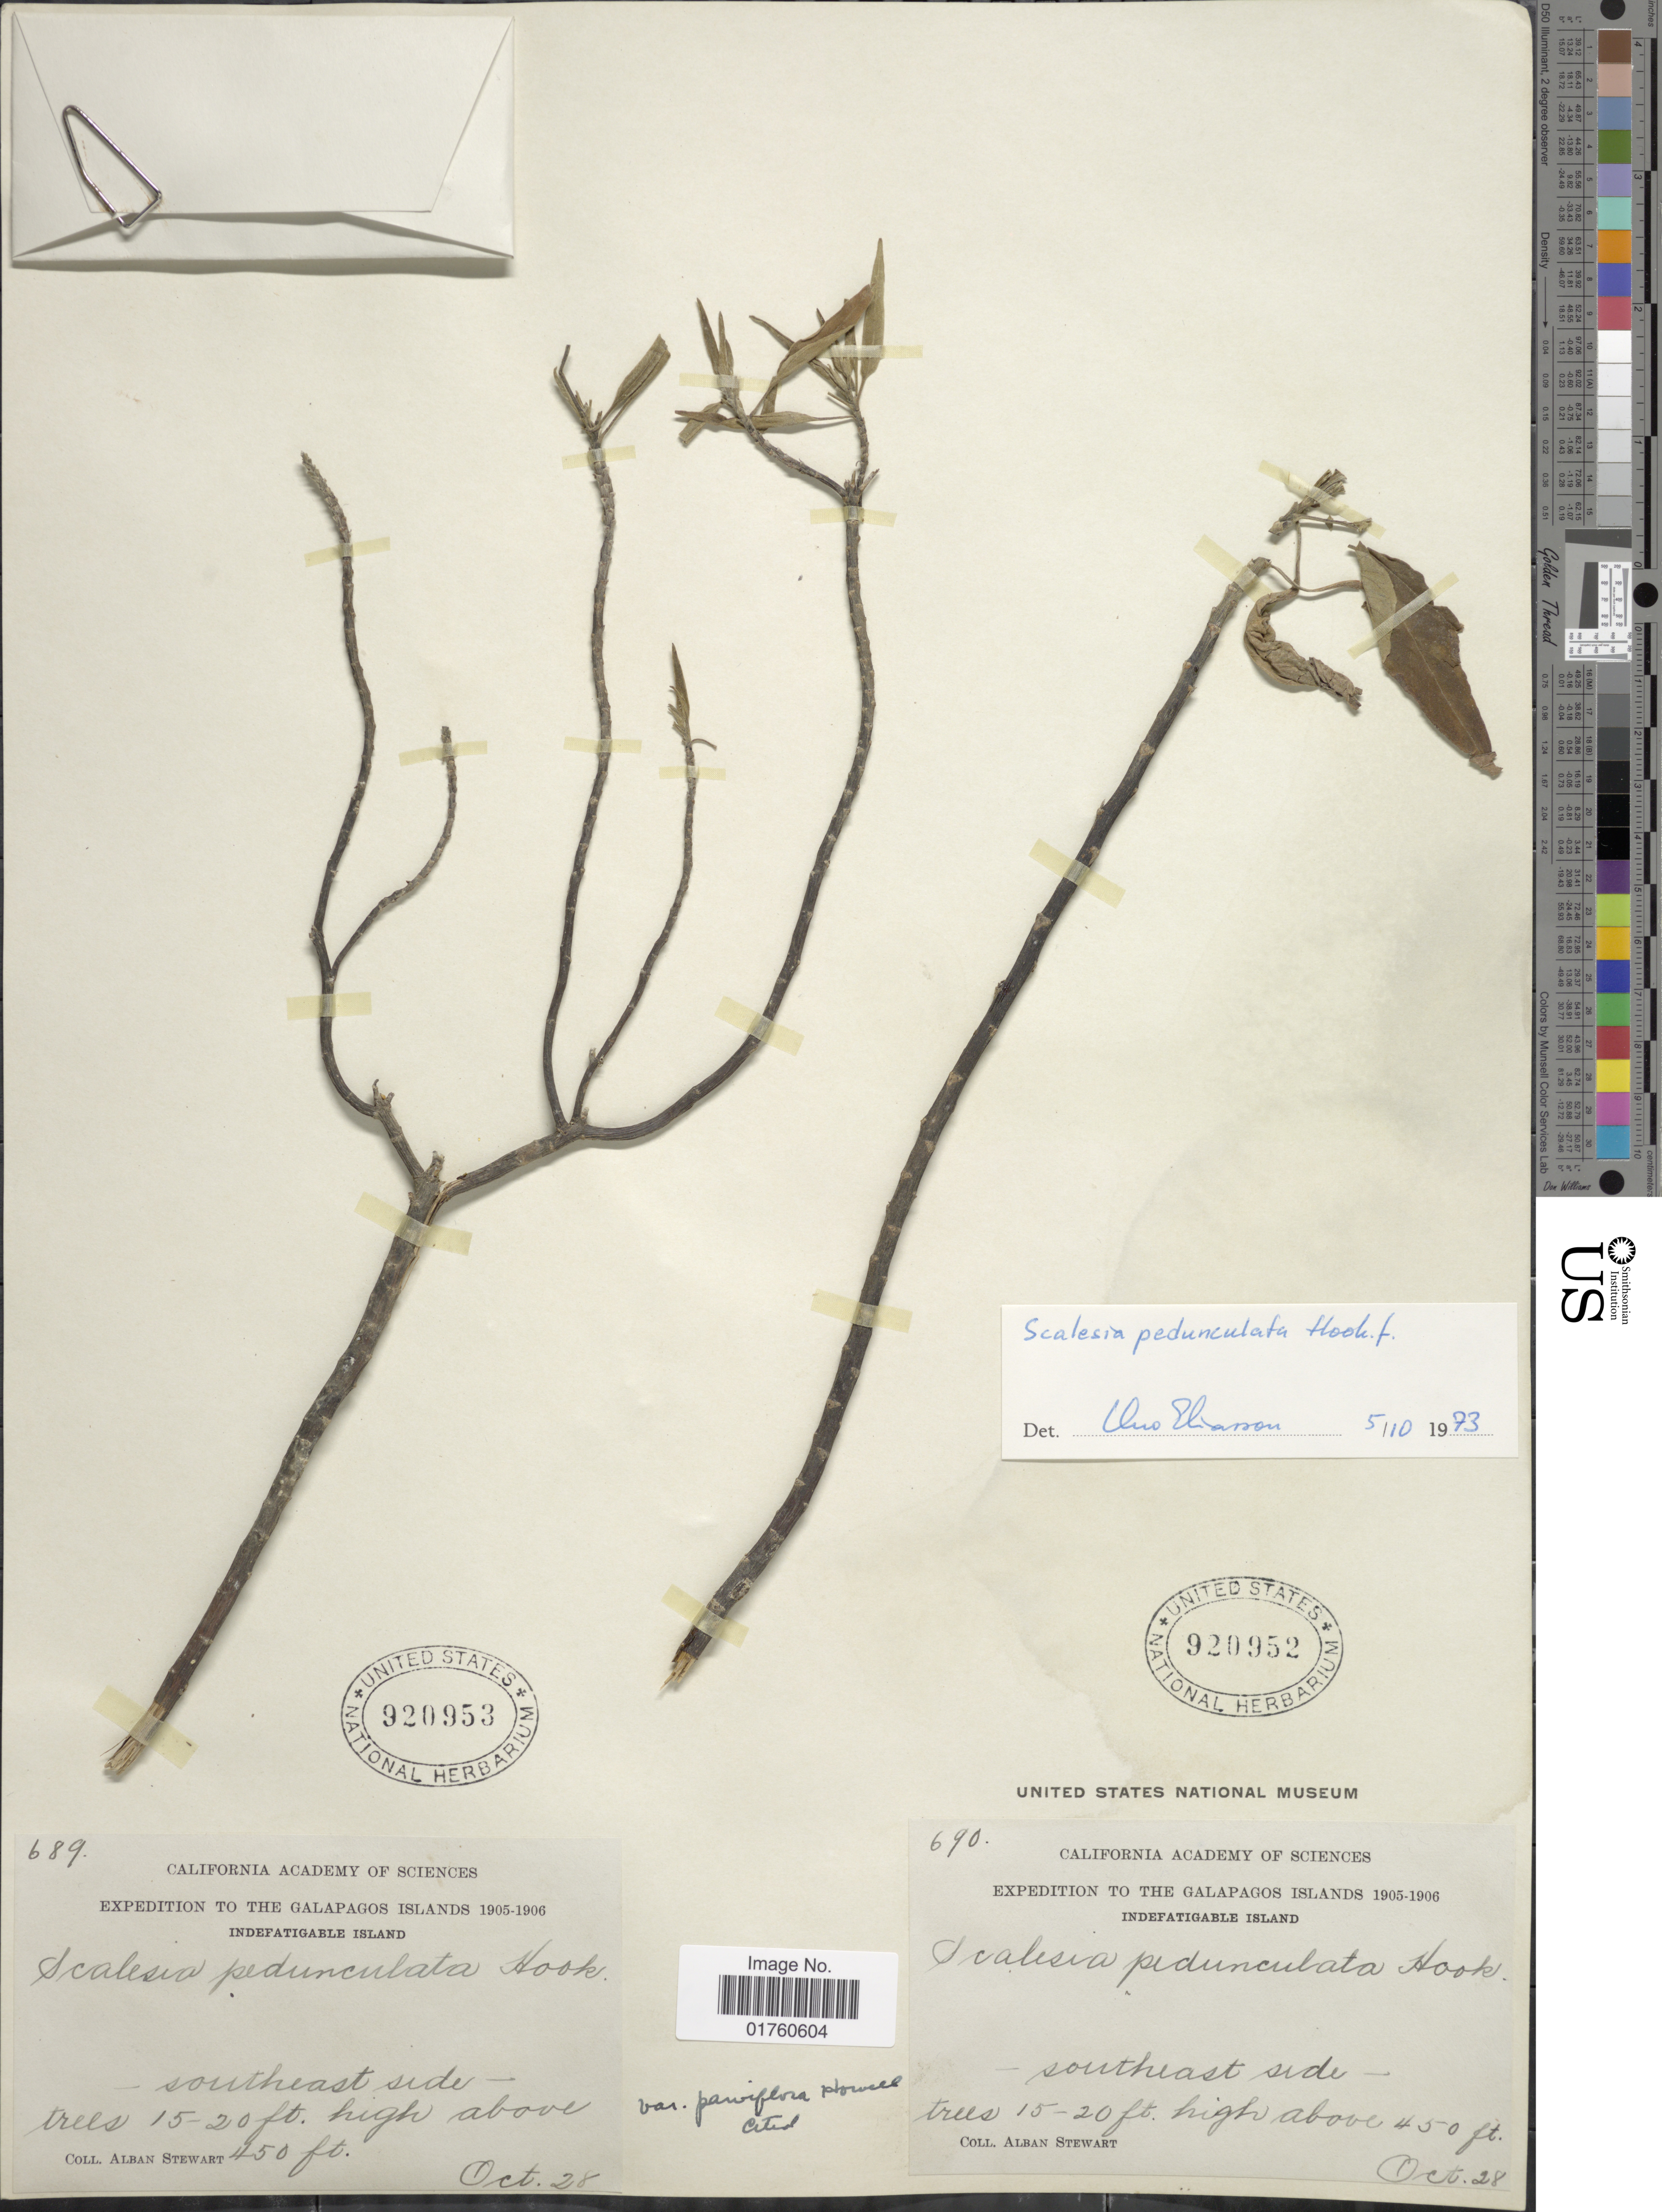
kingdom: Plantae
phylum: Tracheophyta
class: Magnoliopsida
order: Asterales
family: Asteraceae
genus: Scalesia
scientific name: Scalesia pedunculata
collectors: A. Stewart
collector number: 690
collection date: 1905-10-28/1906-10-28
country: Ecuador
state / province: Colón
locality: The Galapagos Islands, southeast side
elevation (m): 137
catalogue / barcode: US 920952-2